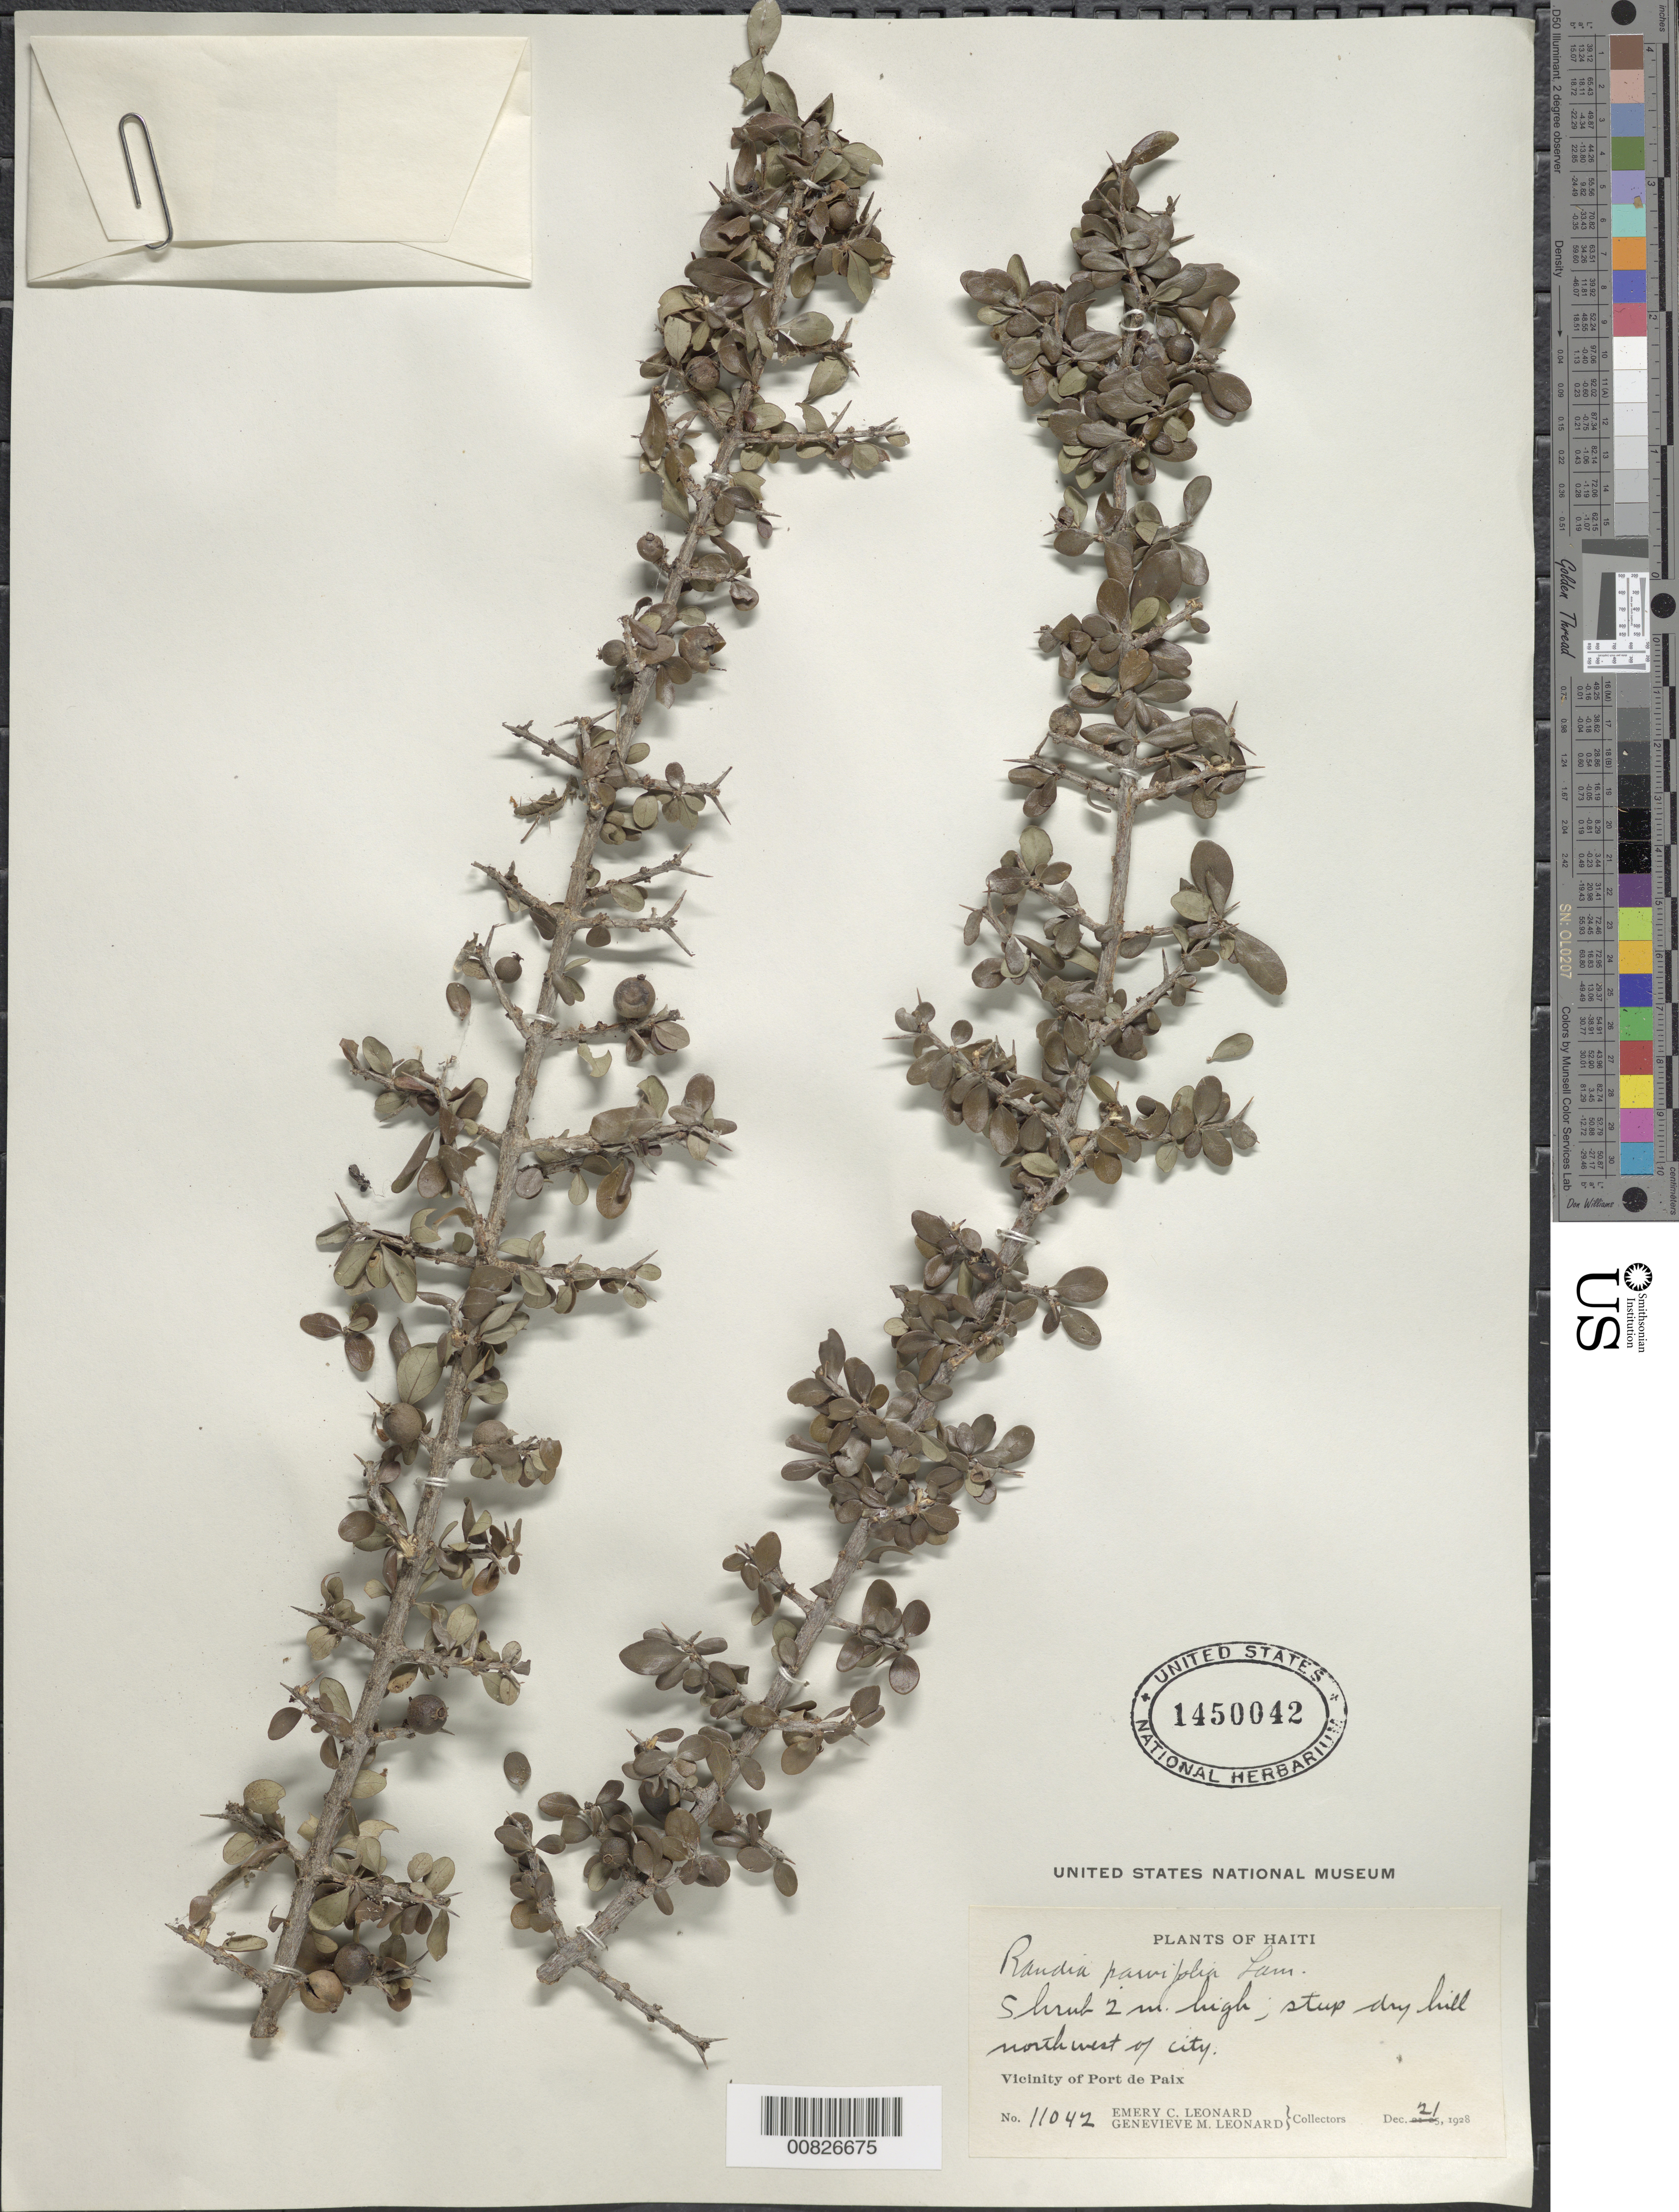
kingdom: Plantae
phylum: Tracheophyta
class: Magnoliopsida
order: Gentianales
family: Rubiaceae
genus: Randia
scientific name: Randia parvifolia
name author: Lam.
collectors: E. C. Leonard & G. M. Leonard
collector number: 11042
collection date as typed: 21 Dec 1928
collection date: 1928-12-21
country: Haiti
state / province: Nord-Ouest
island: Hispaniola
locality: Vicinity of Port de Paix, NW of city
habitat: Steep dry hill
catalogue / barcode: US 1450042